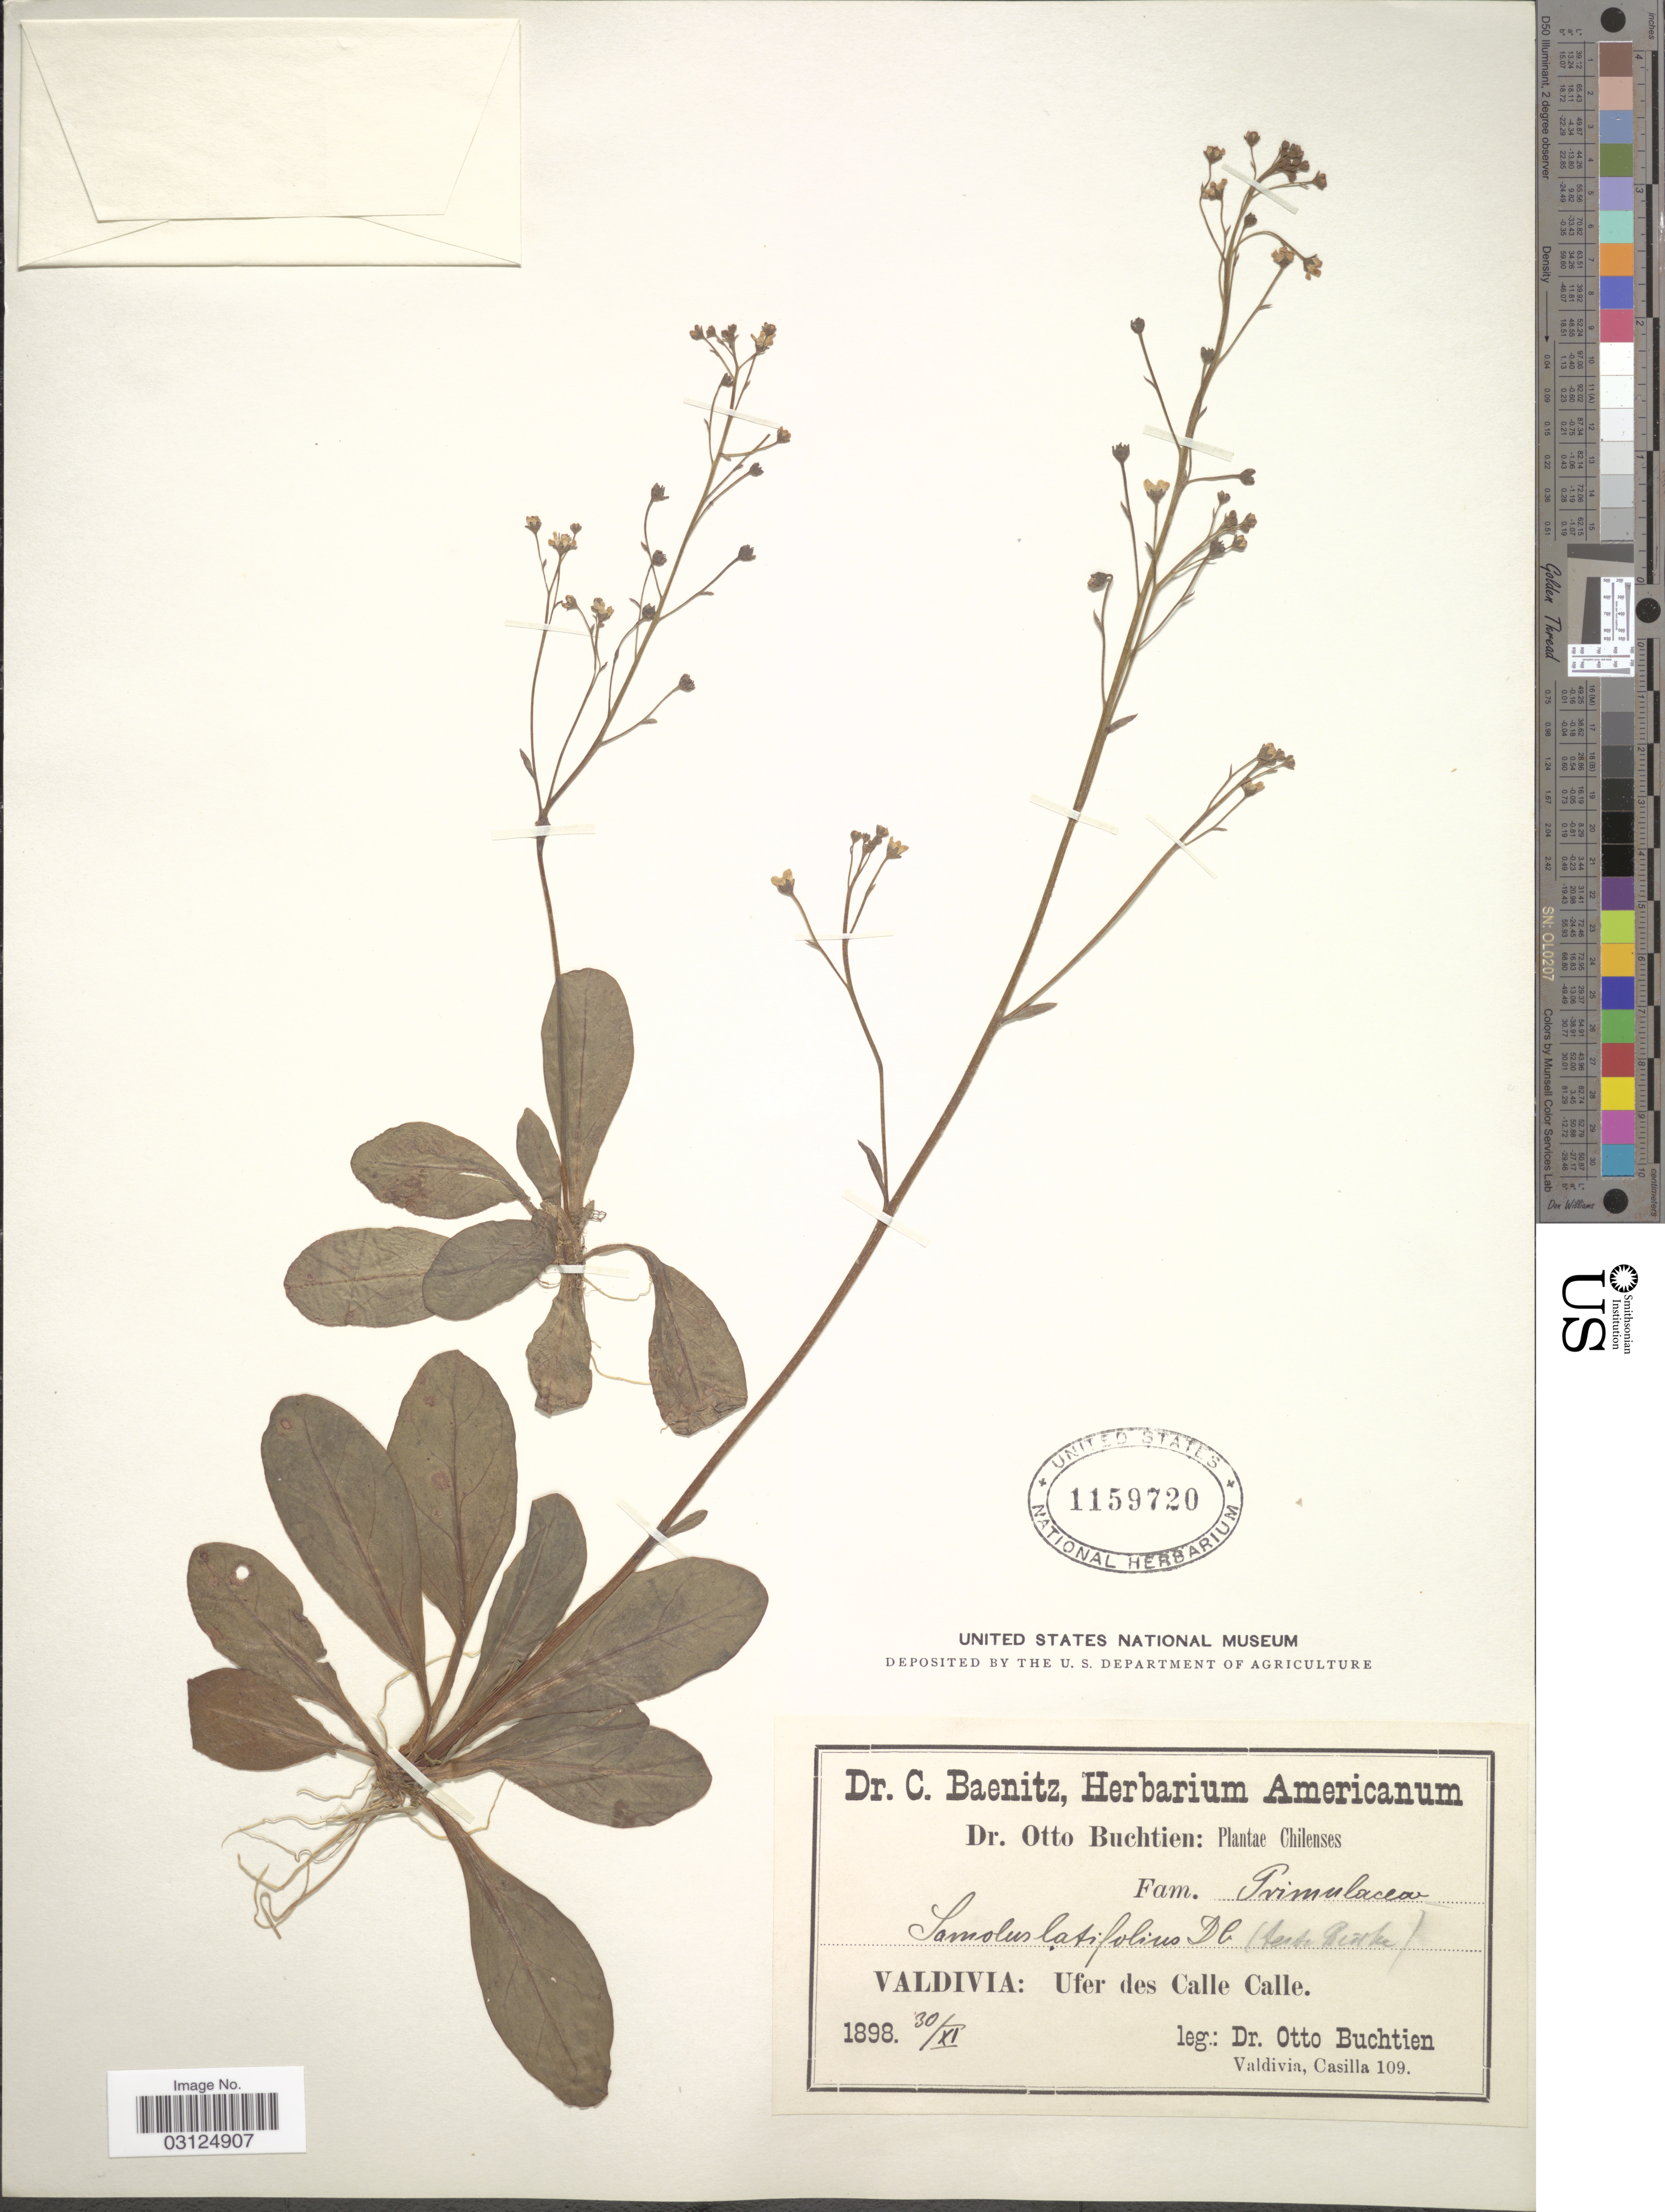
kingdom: Plantae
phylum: Tracheophyta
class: Magnoliopsida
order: Ericales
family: Primulaceae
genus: Samolus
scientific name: Samolus latifolius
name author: Duby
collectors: O. Buchtien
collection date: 1898-11-30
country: Chile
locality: Valdivia: Ufer des Calle Calle.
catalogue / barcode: US 1159720